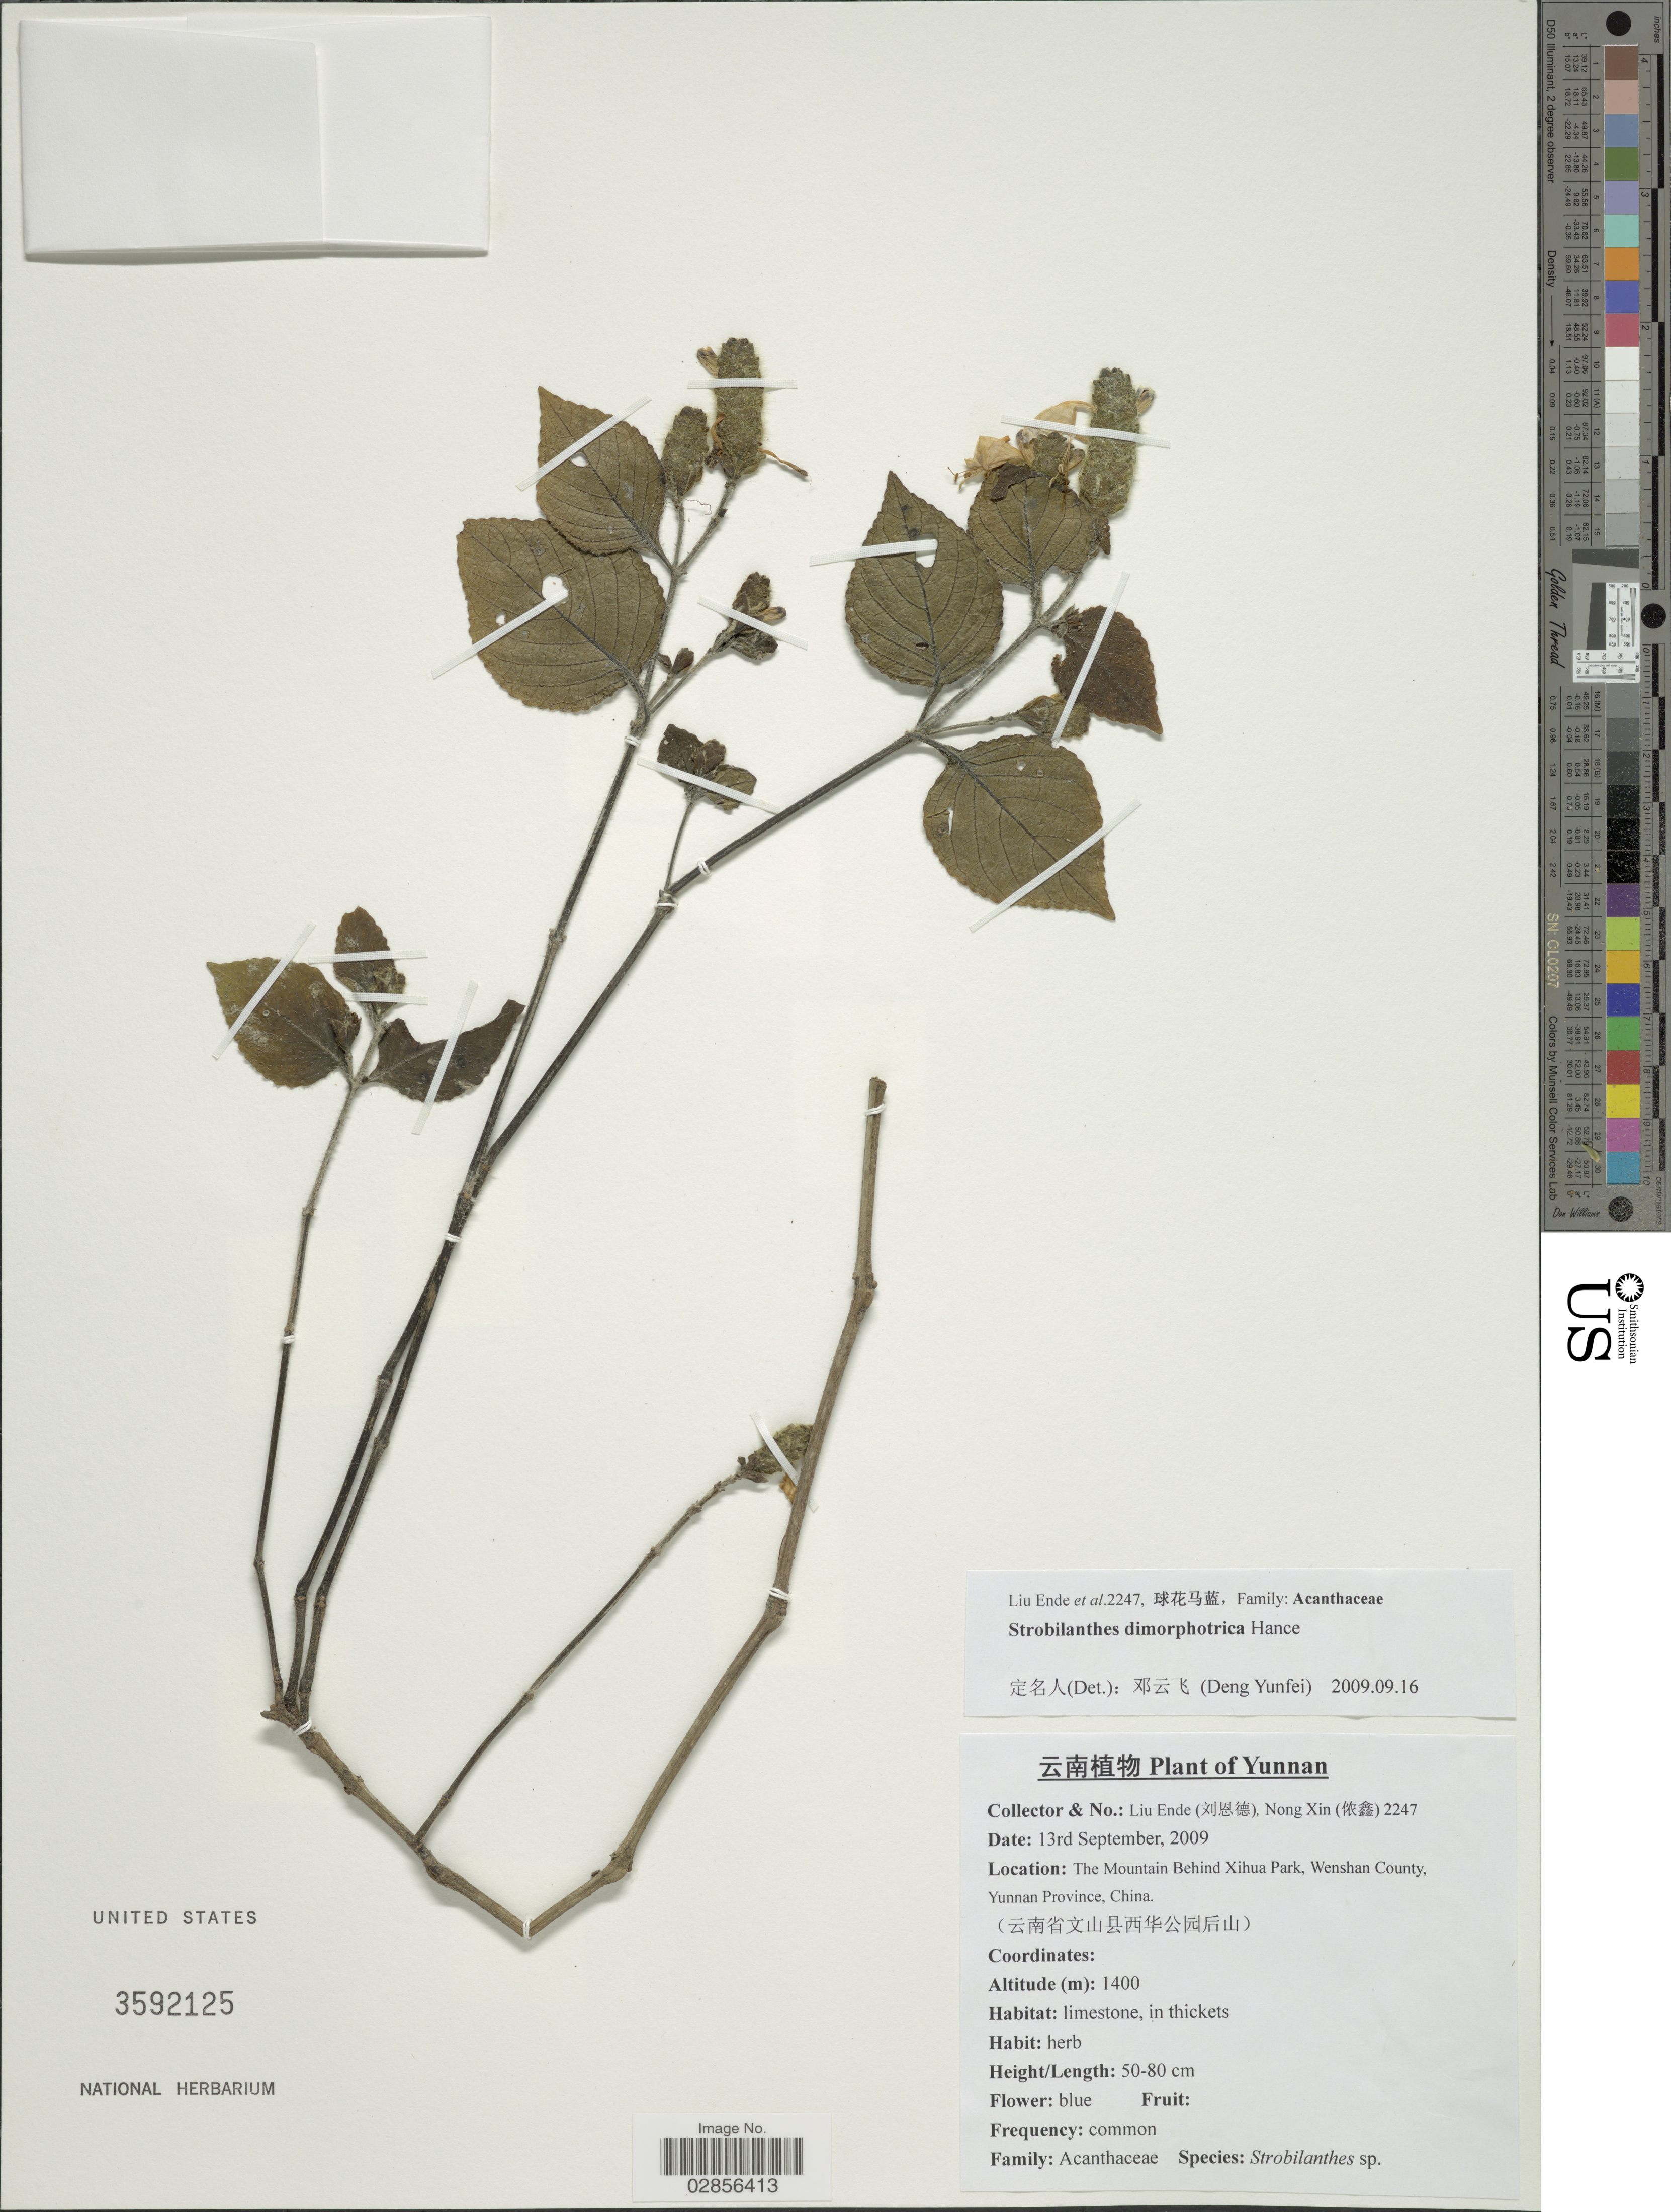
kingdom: Plantae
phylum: Tracheophyta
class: Magnoliopsida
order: Lamiales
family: Acanthaceae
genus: Strobilanthes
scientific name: Strobilanthes dimorphotricha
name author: Hance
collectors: E. Liu & N. Xin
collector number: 2247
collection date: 2009-09-13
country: China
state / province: Yunnan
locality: The Mountain Behind Xihua Park, Wenshan County.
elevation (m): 1400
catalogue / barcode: US 3592125